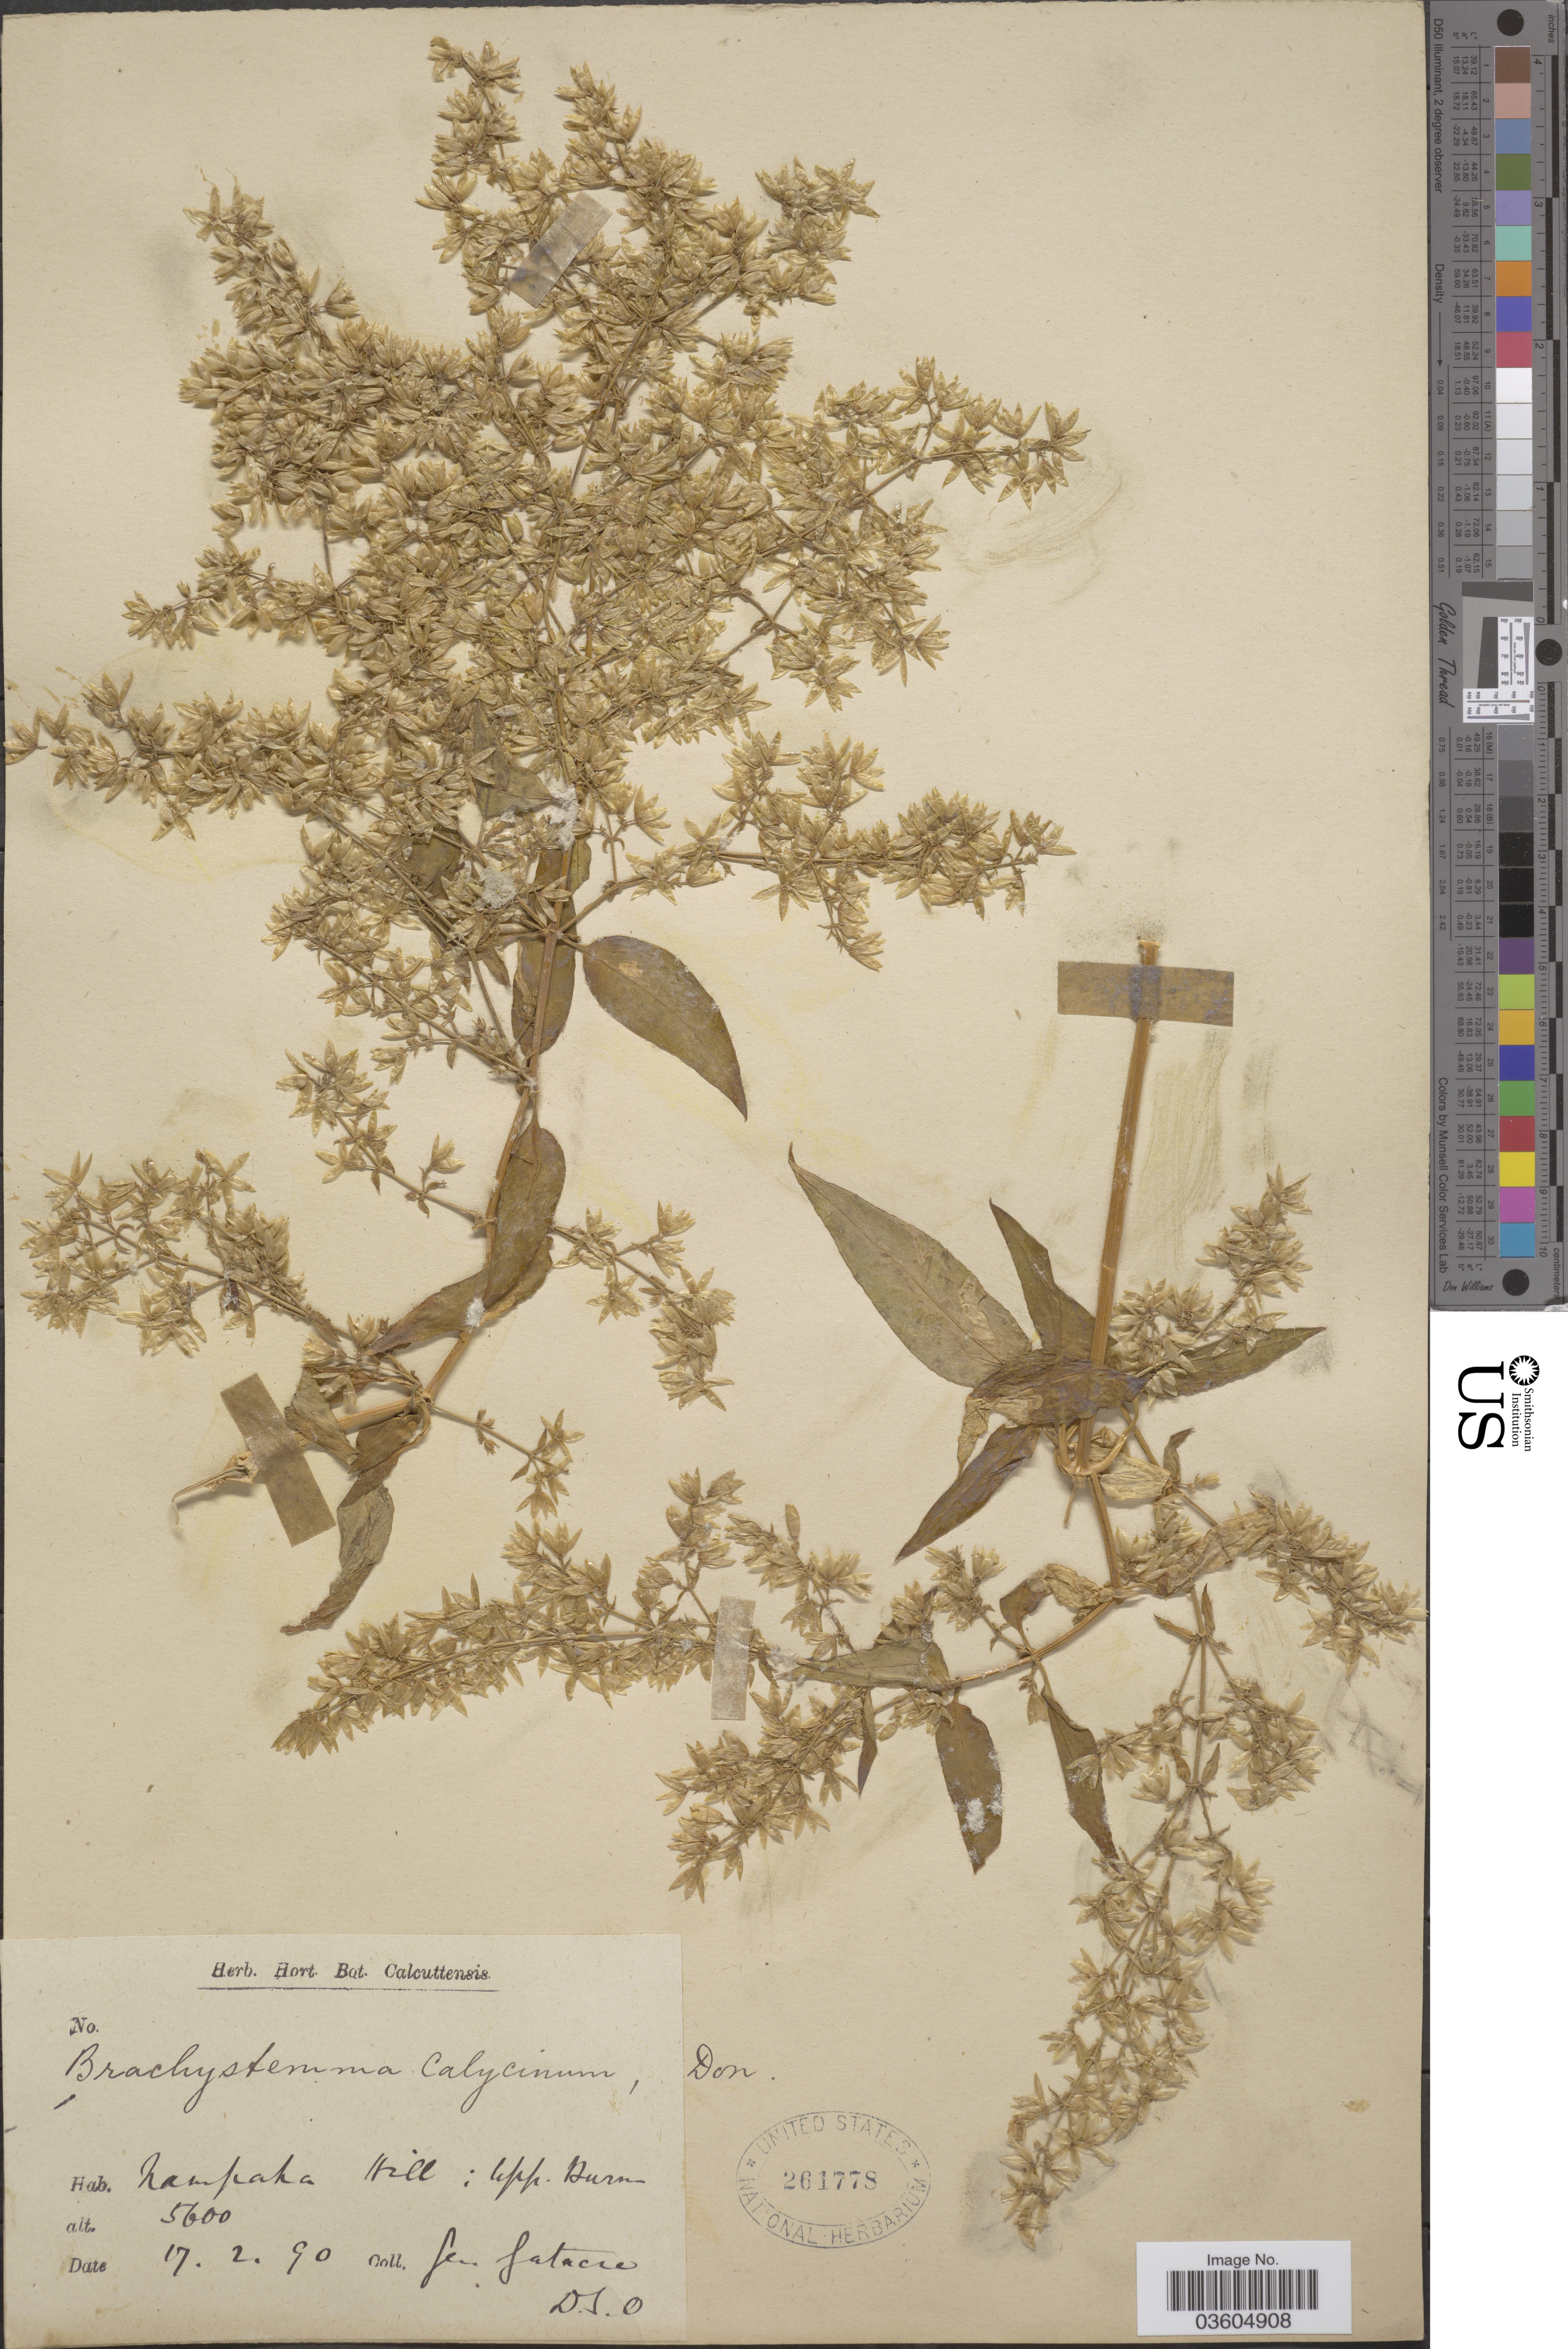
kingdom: Plantae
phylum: Tracheophyta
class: Magnoliopsida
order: Caryophyllales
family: Caryophyllaceae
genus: Brachystemma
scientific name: Brachystemma calycinum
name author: D. Don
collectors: G. Gatacre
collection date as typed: Transcribed d/m/y: 17/2/90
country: Myanmar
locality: Nampaka Hill: Upp. Burma.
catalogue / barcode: US 261778